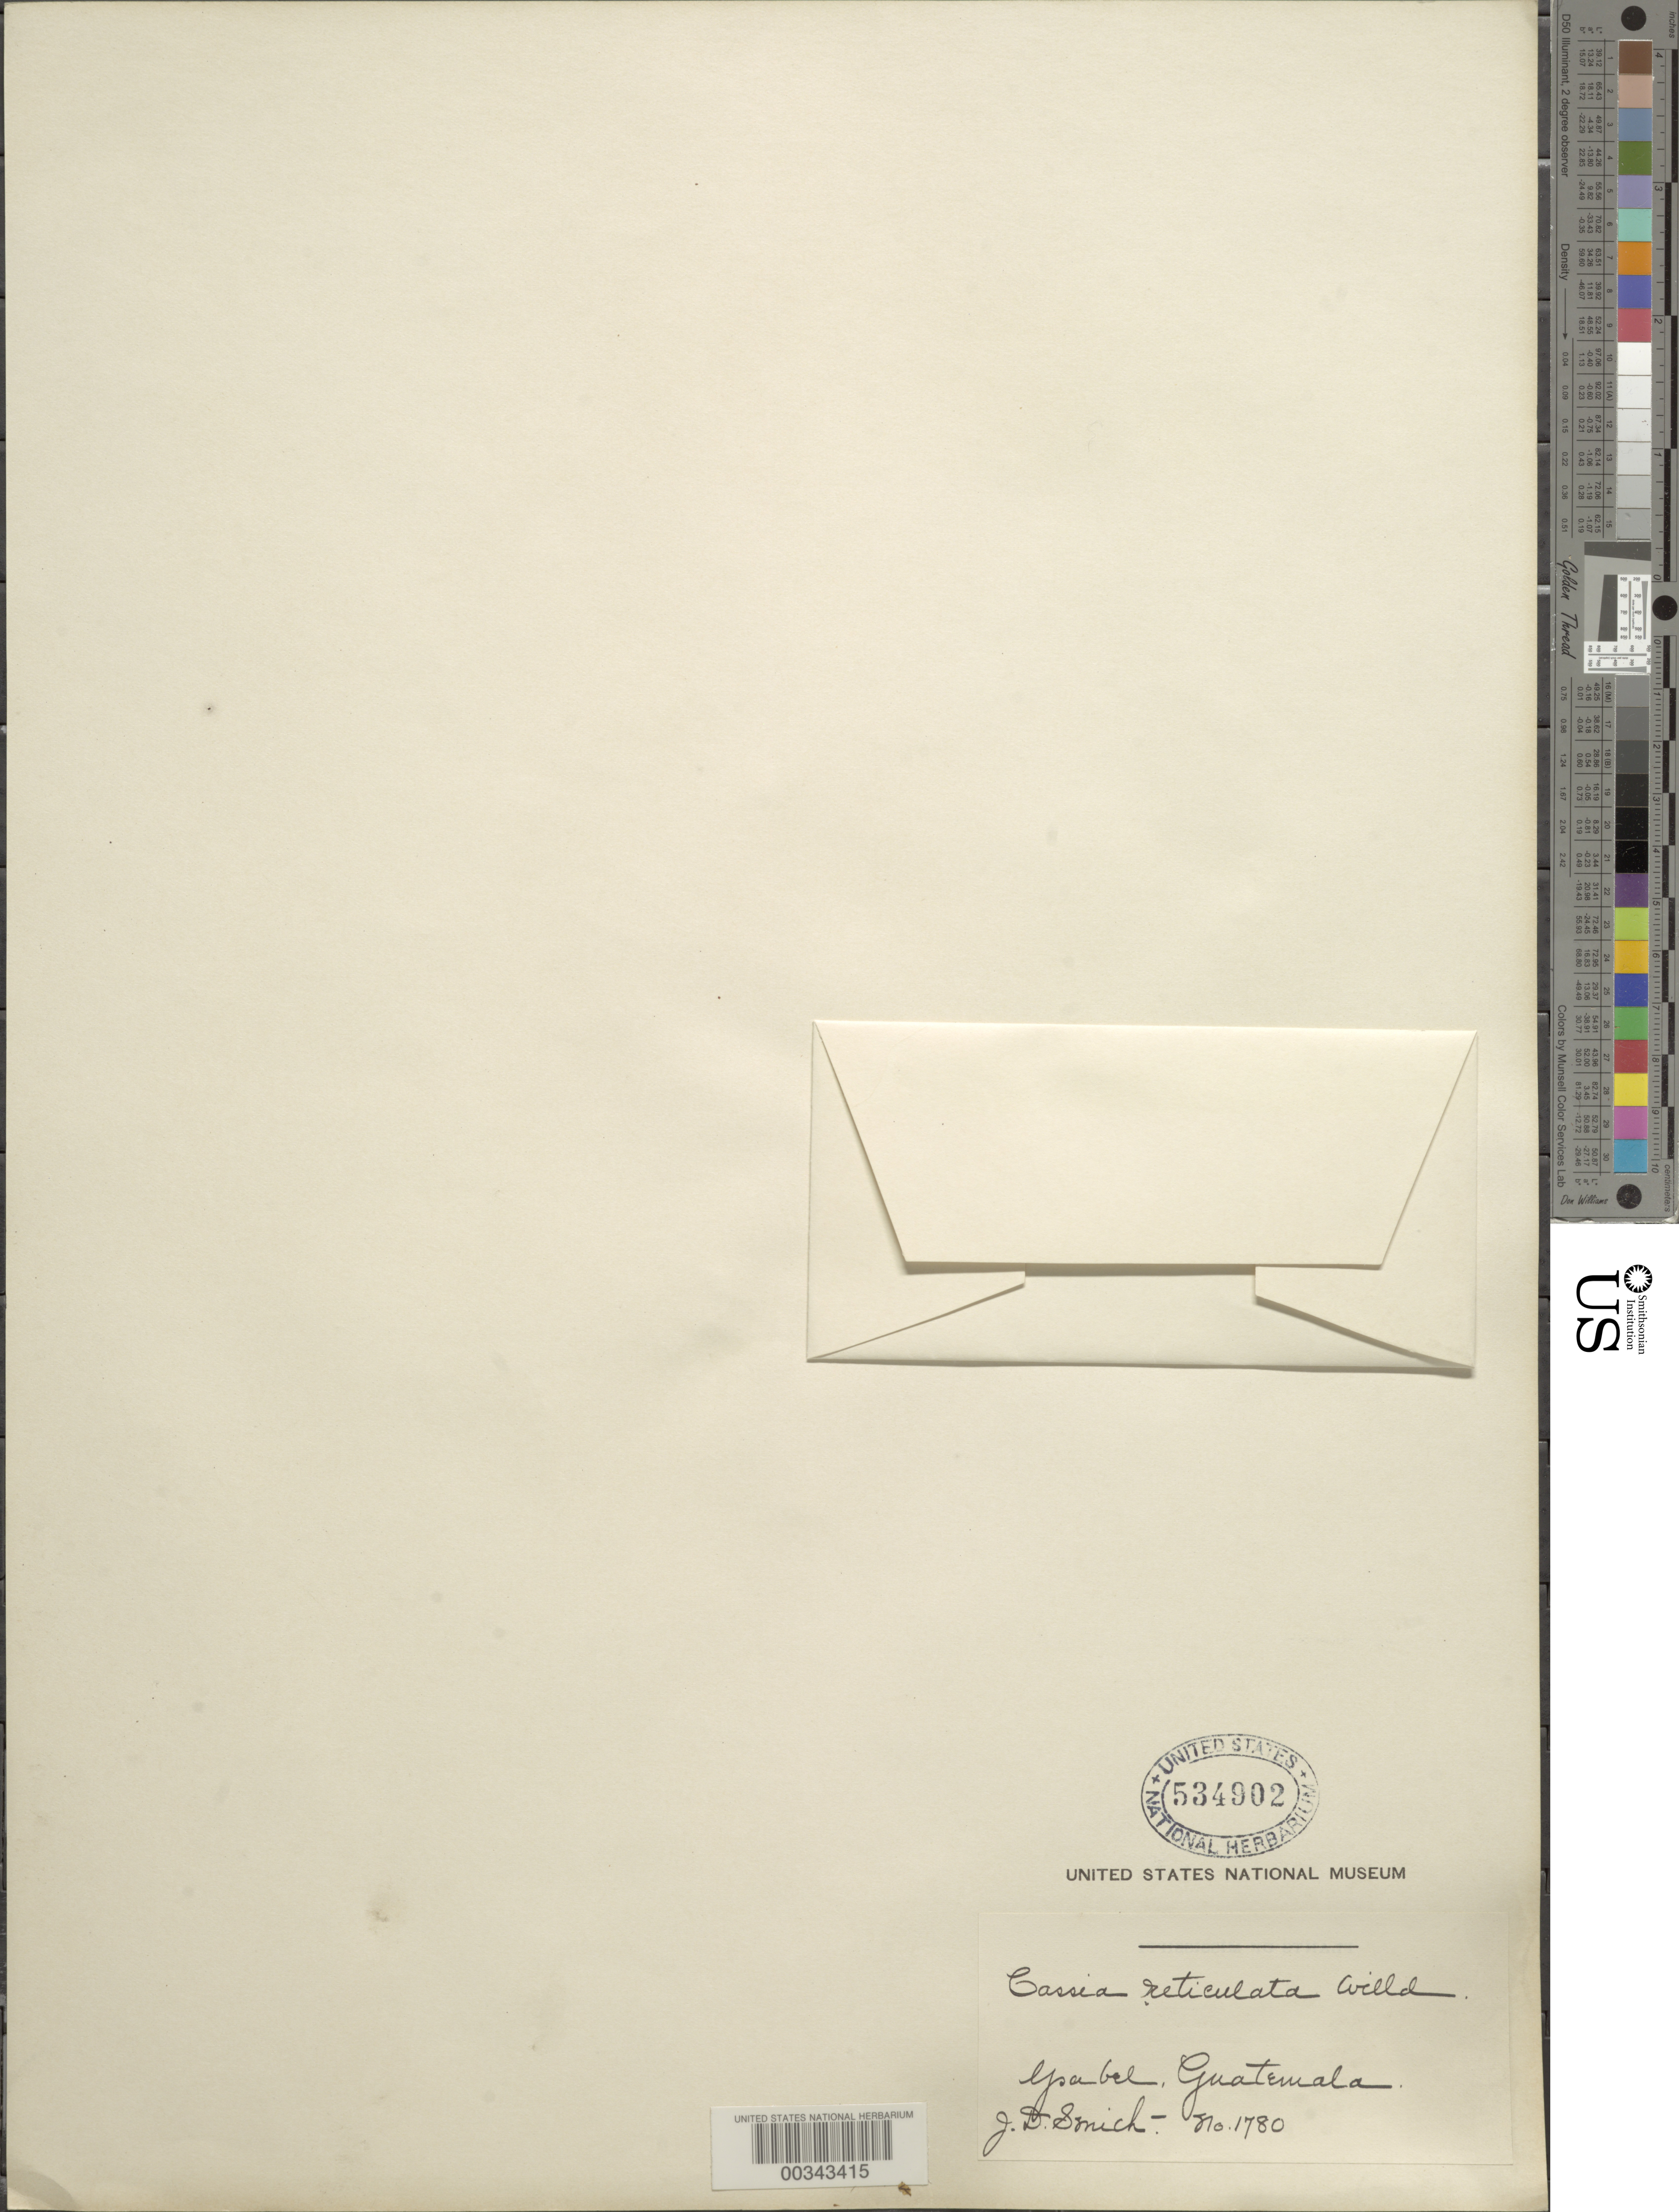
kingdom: Plantae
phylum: Tracheophyta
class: Magnoliopsida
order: Fabales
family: Fabaceae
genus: Senna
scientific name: Senna reticulata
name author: (Willd.) H.S. Irwin & Barneby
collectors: J. Donnell Smith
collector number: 1780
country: Guatemala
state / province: Izabal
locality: Izabel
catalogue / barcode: US 534902